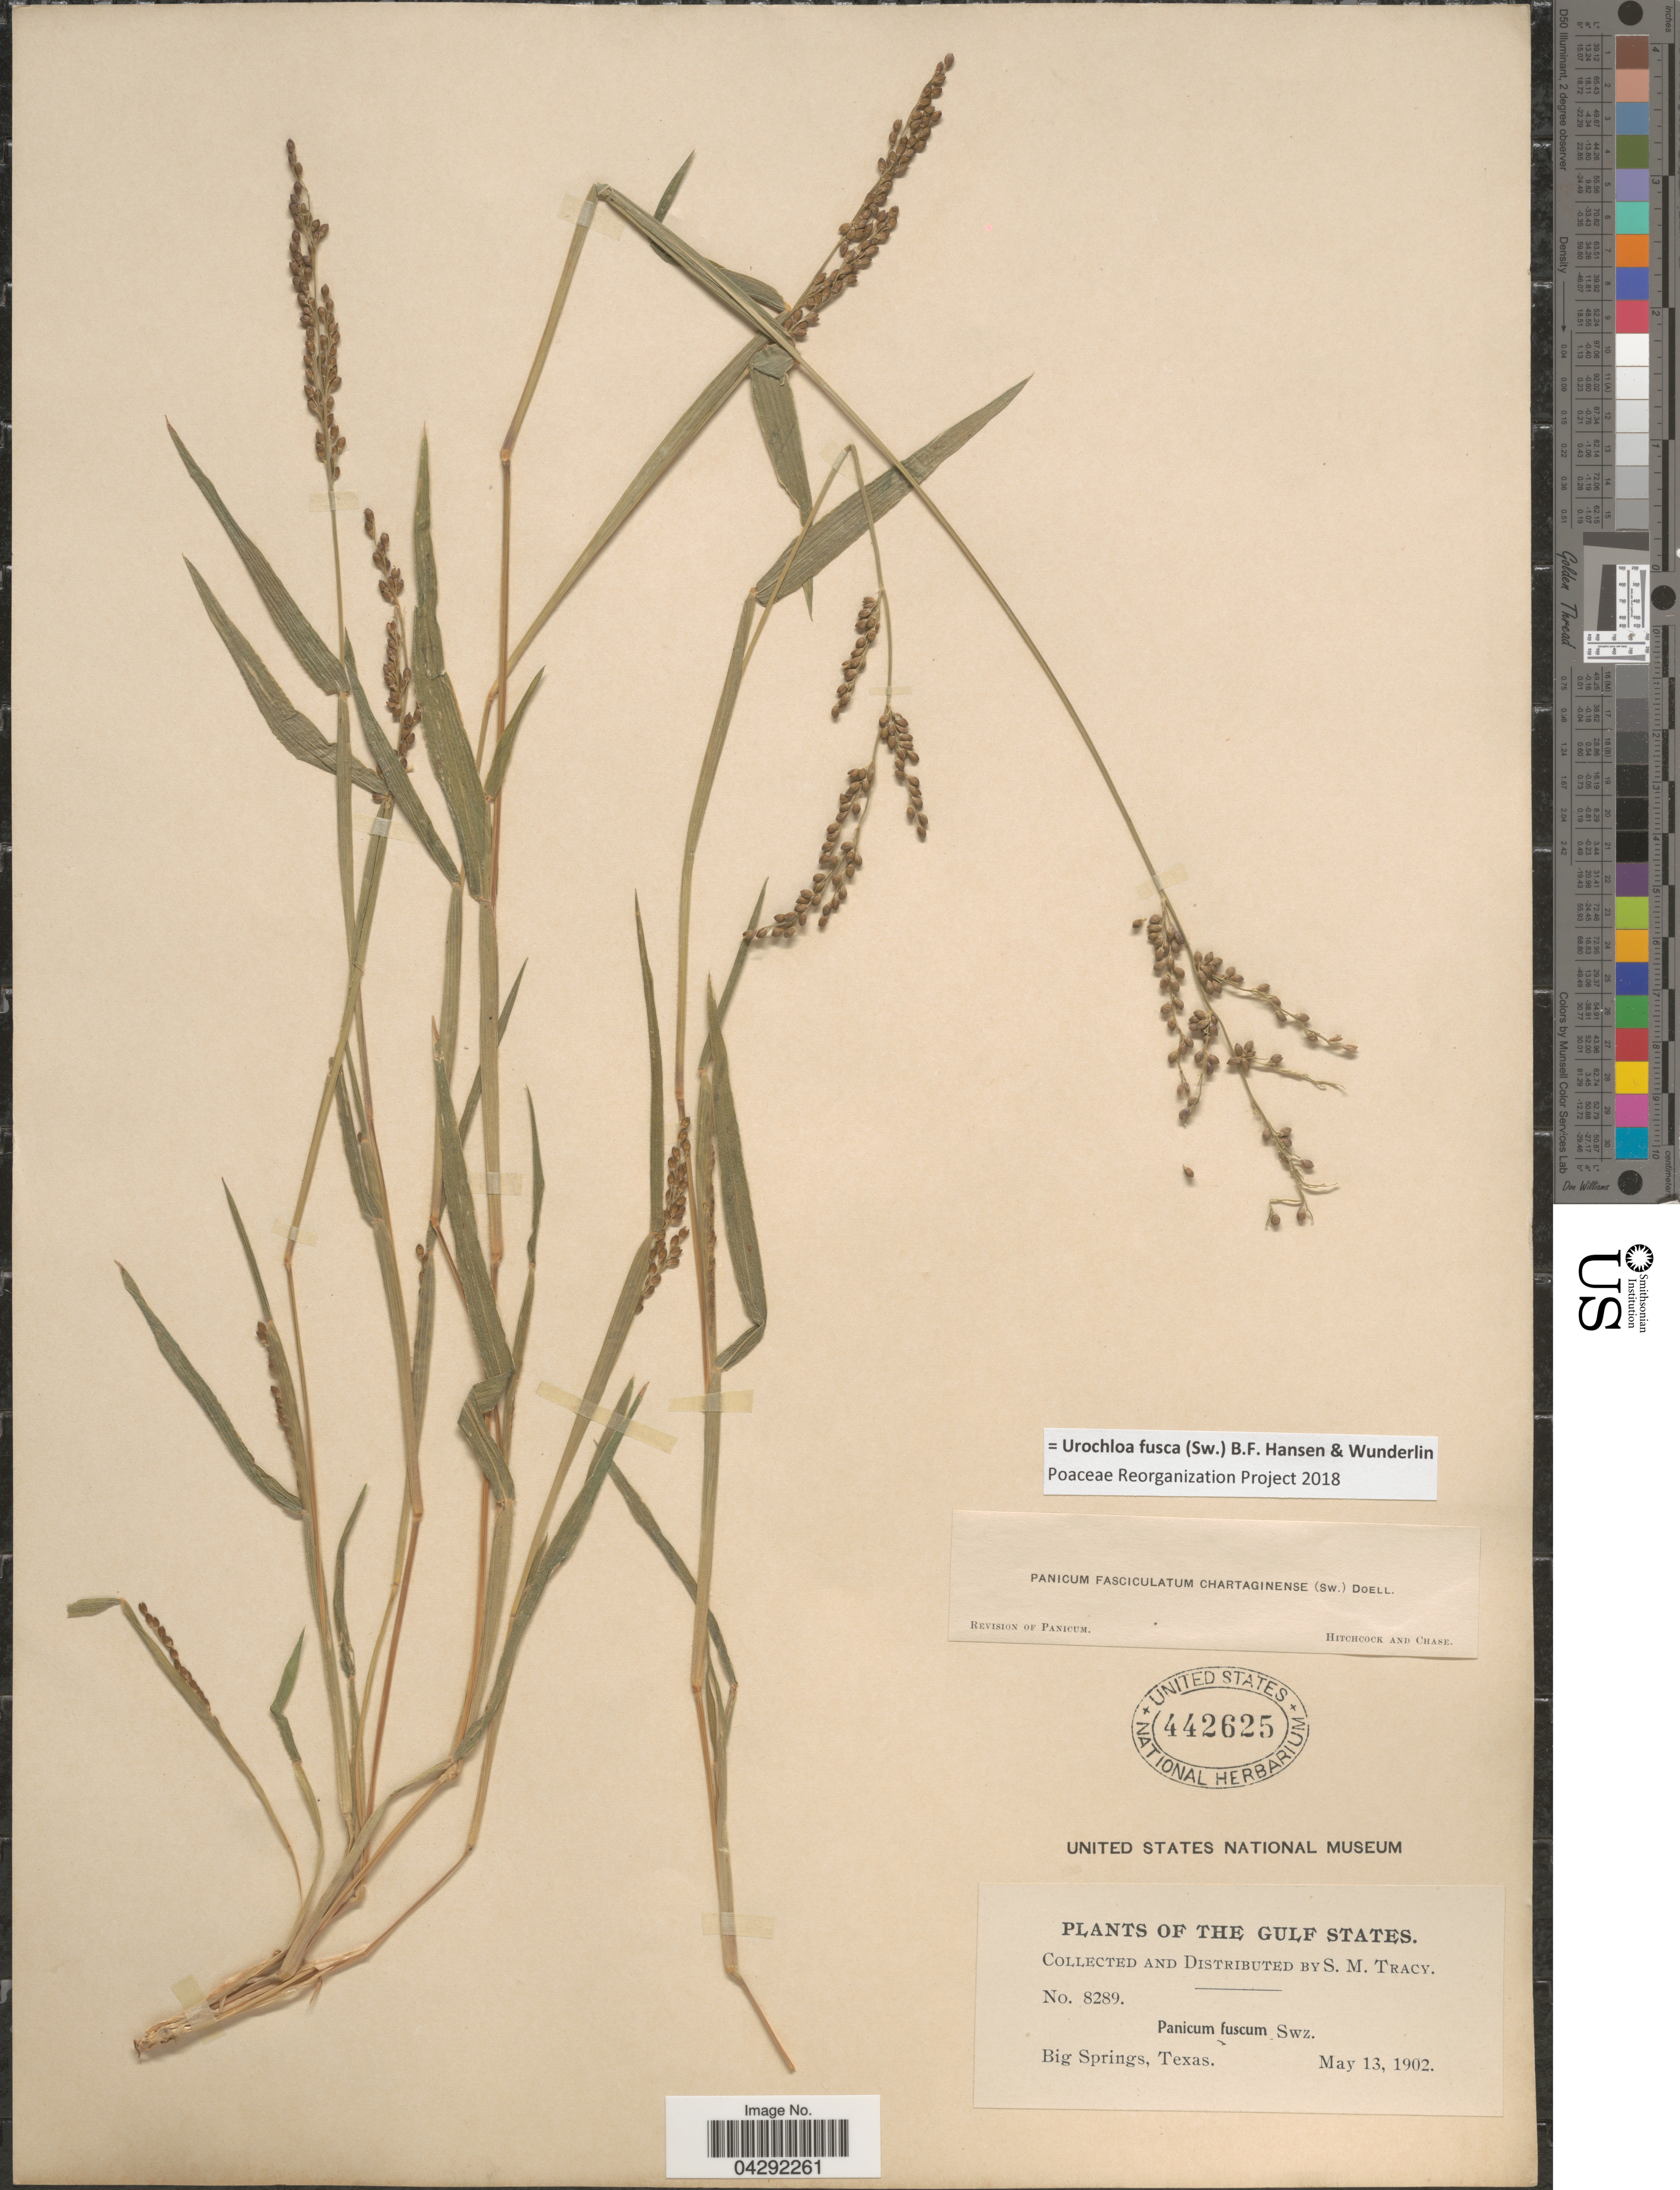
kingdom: Plantae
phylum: Tracheophyta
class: Liliopsida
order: Poales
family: Poaceae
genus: Urochloa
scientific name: Urochloa fusca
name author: (Sw.) B.F. Hansen & Wunderlin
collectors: S. M. Tracy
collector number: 8289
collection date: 1902-05-13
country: United States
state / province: Texas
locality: The Gulf States. Big Springs.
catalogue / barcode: US 442625